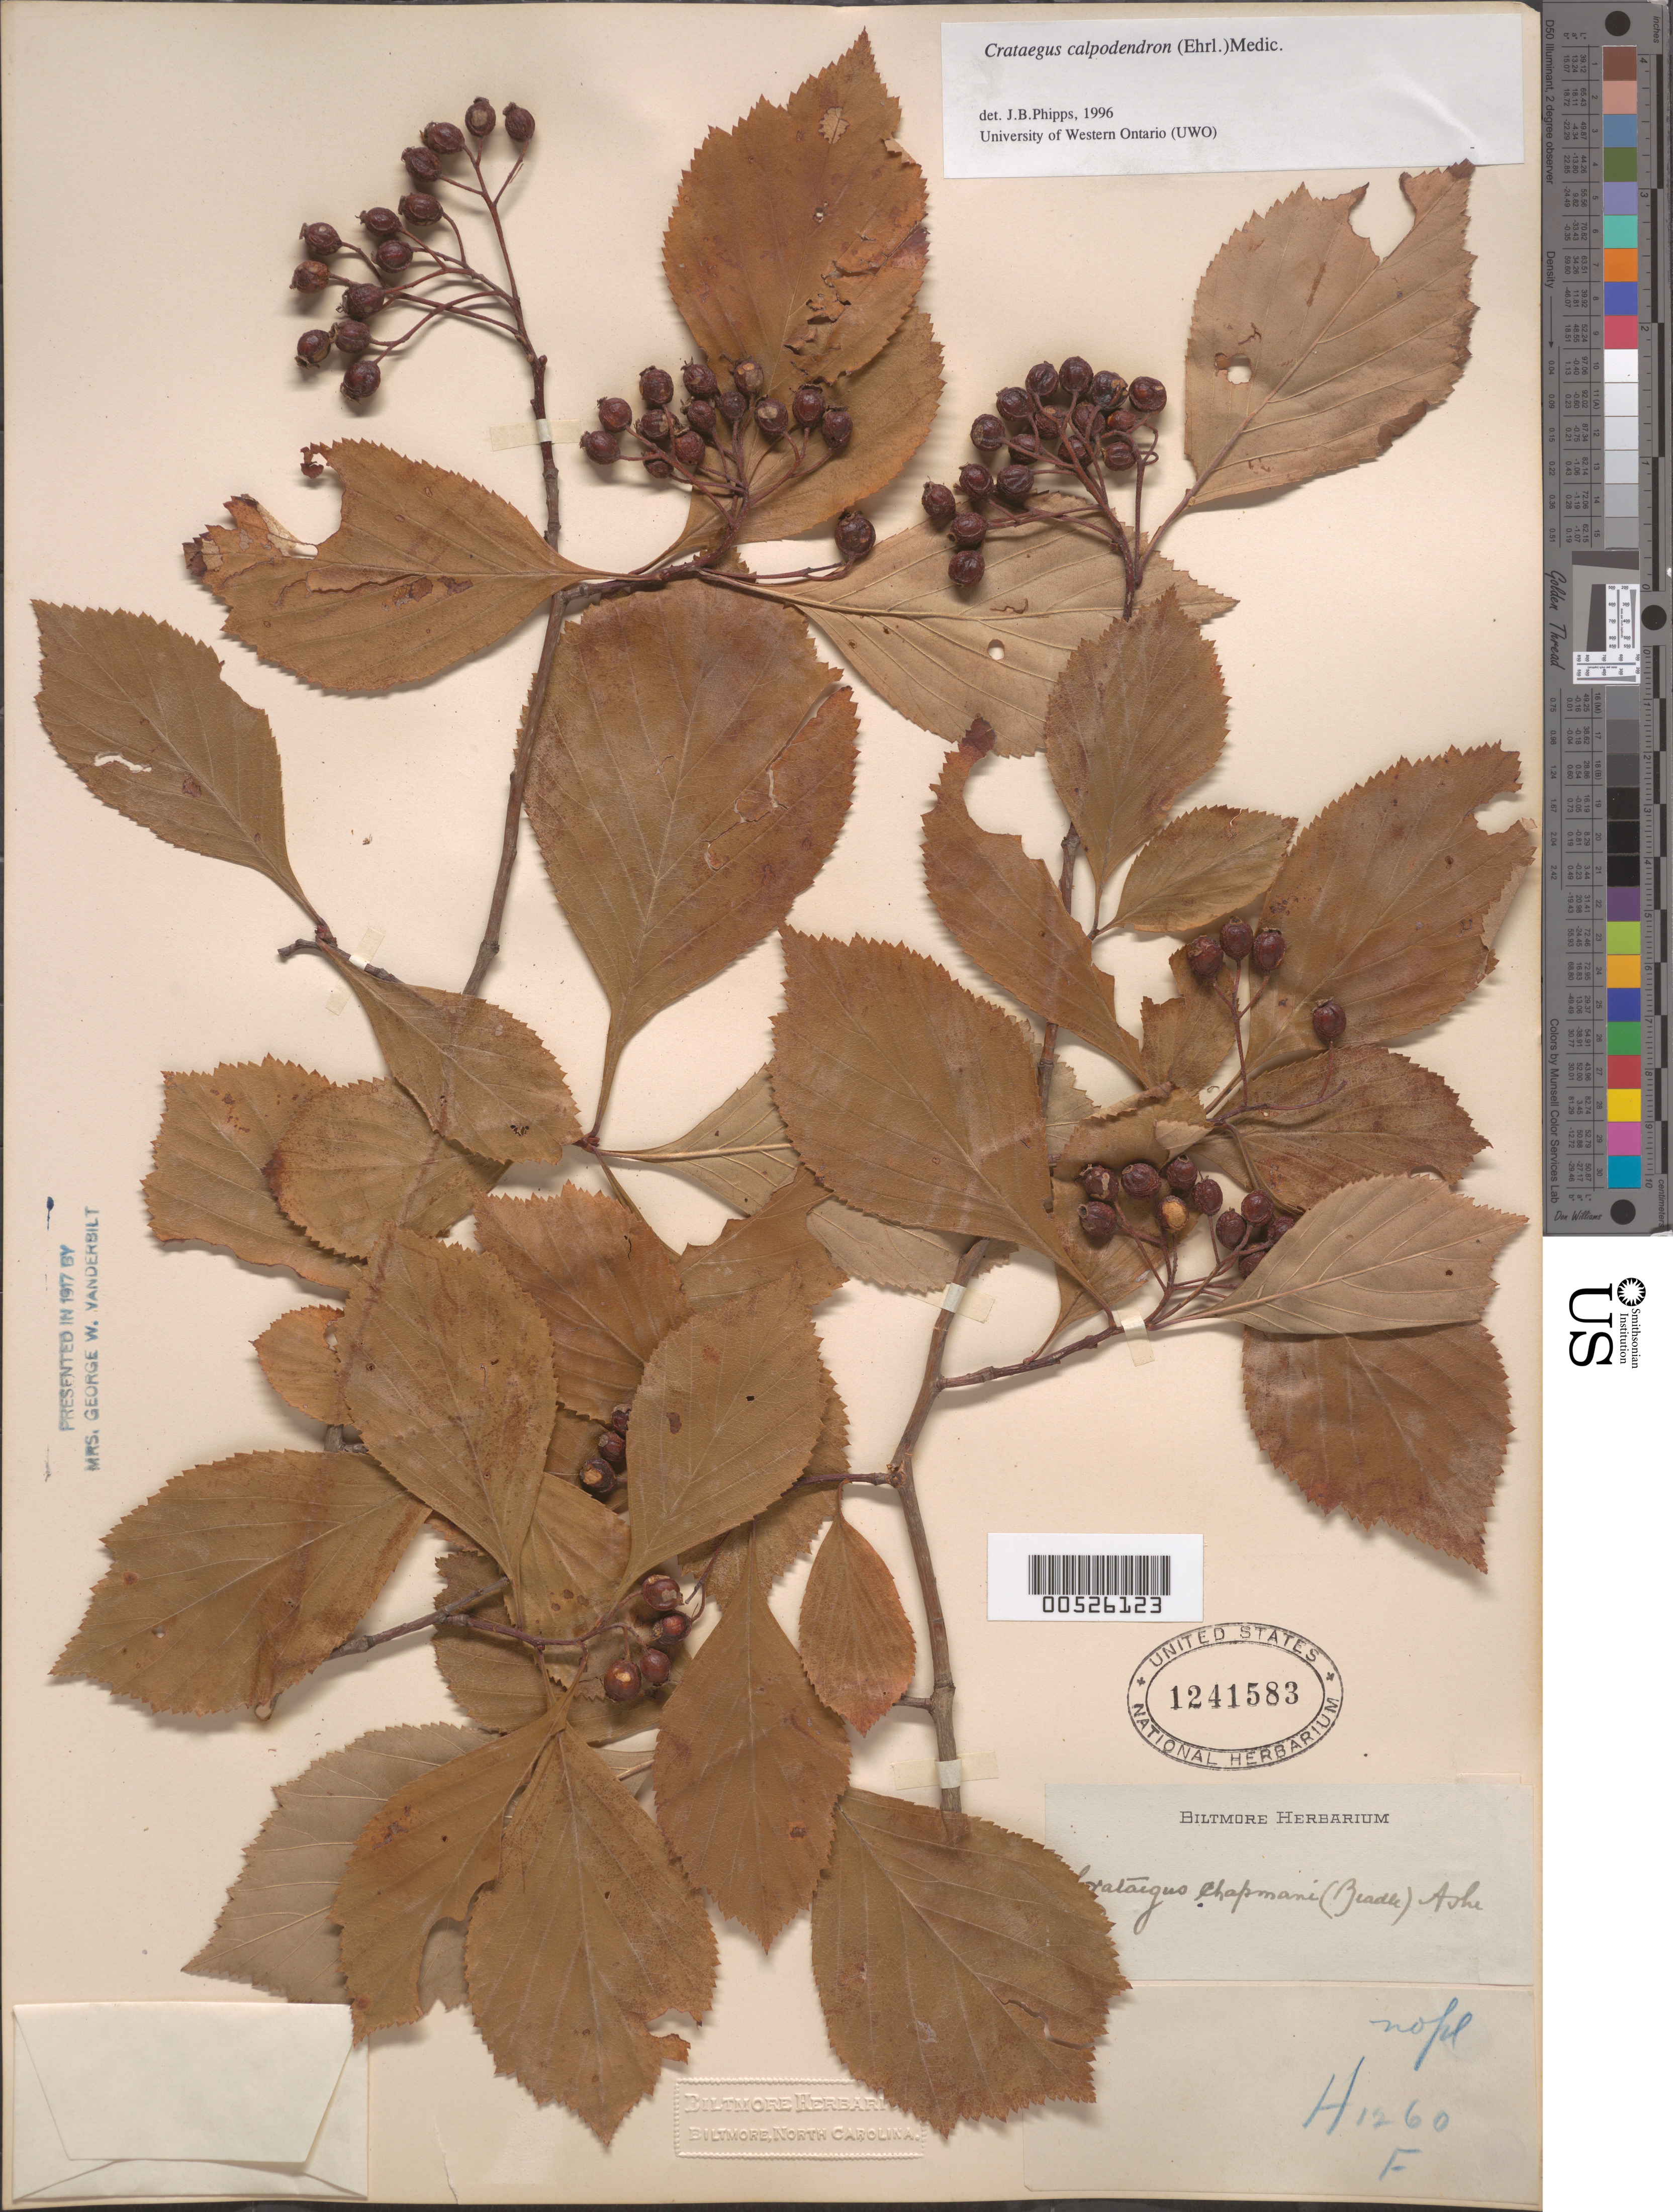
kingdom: Plantae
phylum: Tracheophyta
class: Magnoliopsida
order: Rosales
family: Rosaceae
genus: Crataegus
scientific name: Crataegus calpodendron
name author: (Ehrh.) Medik.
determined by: Phipps, James B., (UWO), University of Western Ontario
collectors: ex herb. Biltmore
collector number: H1260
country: United States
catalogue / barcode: US 1241583